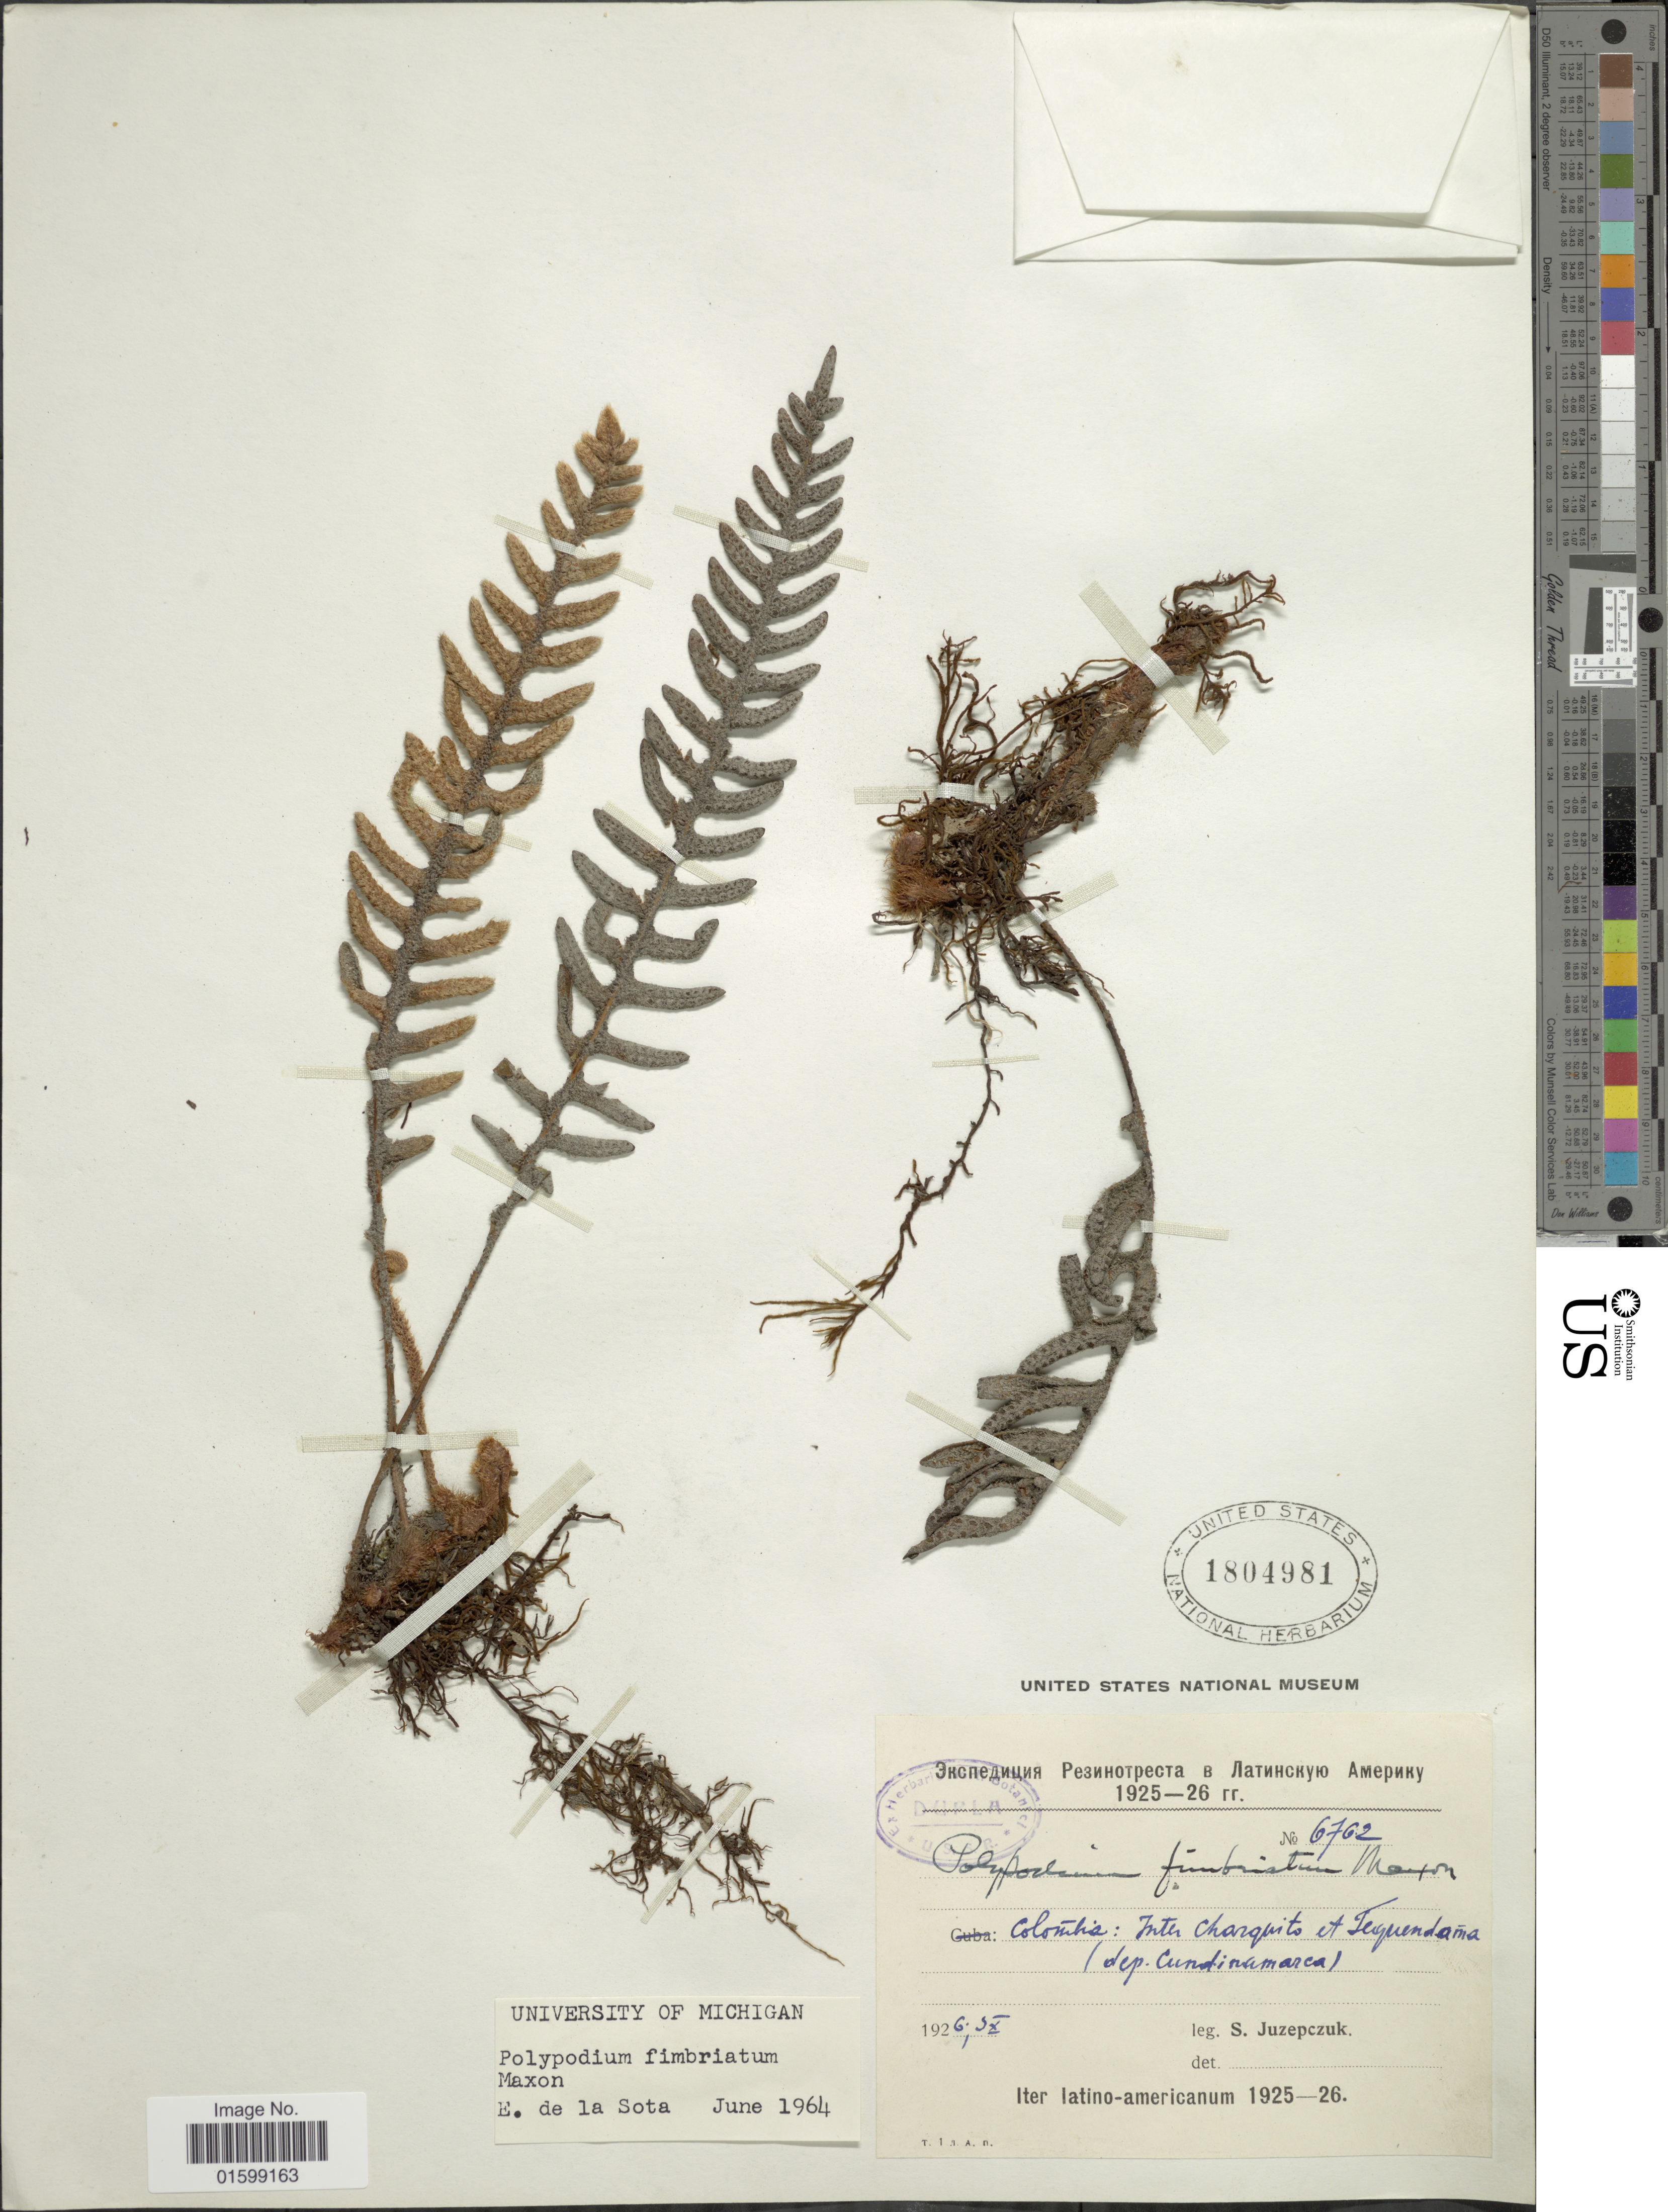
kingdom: Plantae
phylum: Tracheophyta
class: Polypodiopsida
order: Polypodiales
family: Polypodiaceae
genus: Pleopeltis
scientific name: Pleopeltis fimbriata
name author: (Maxon) A.R. Sm.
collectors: S. V. Juzepczuk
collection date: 1926-10-05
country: Colombia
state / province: Cundinamarca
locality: Inter Charquito et Tequendama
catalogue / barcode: US 1804981